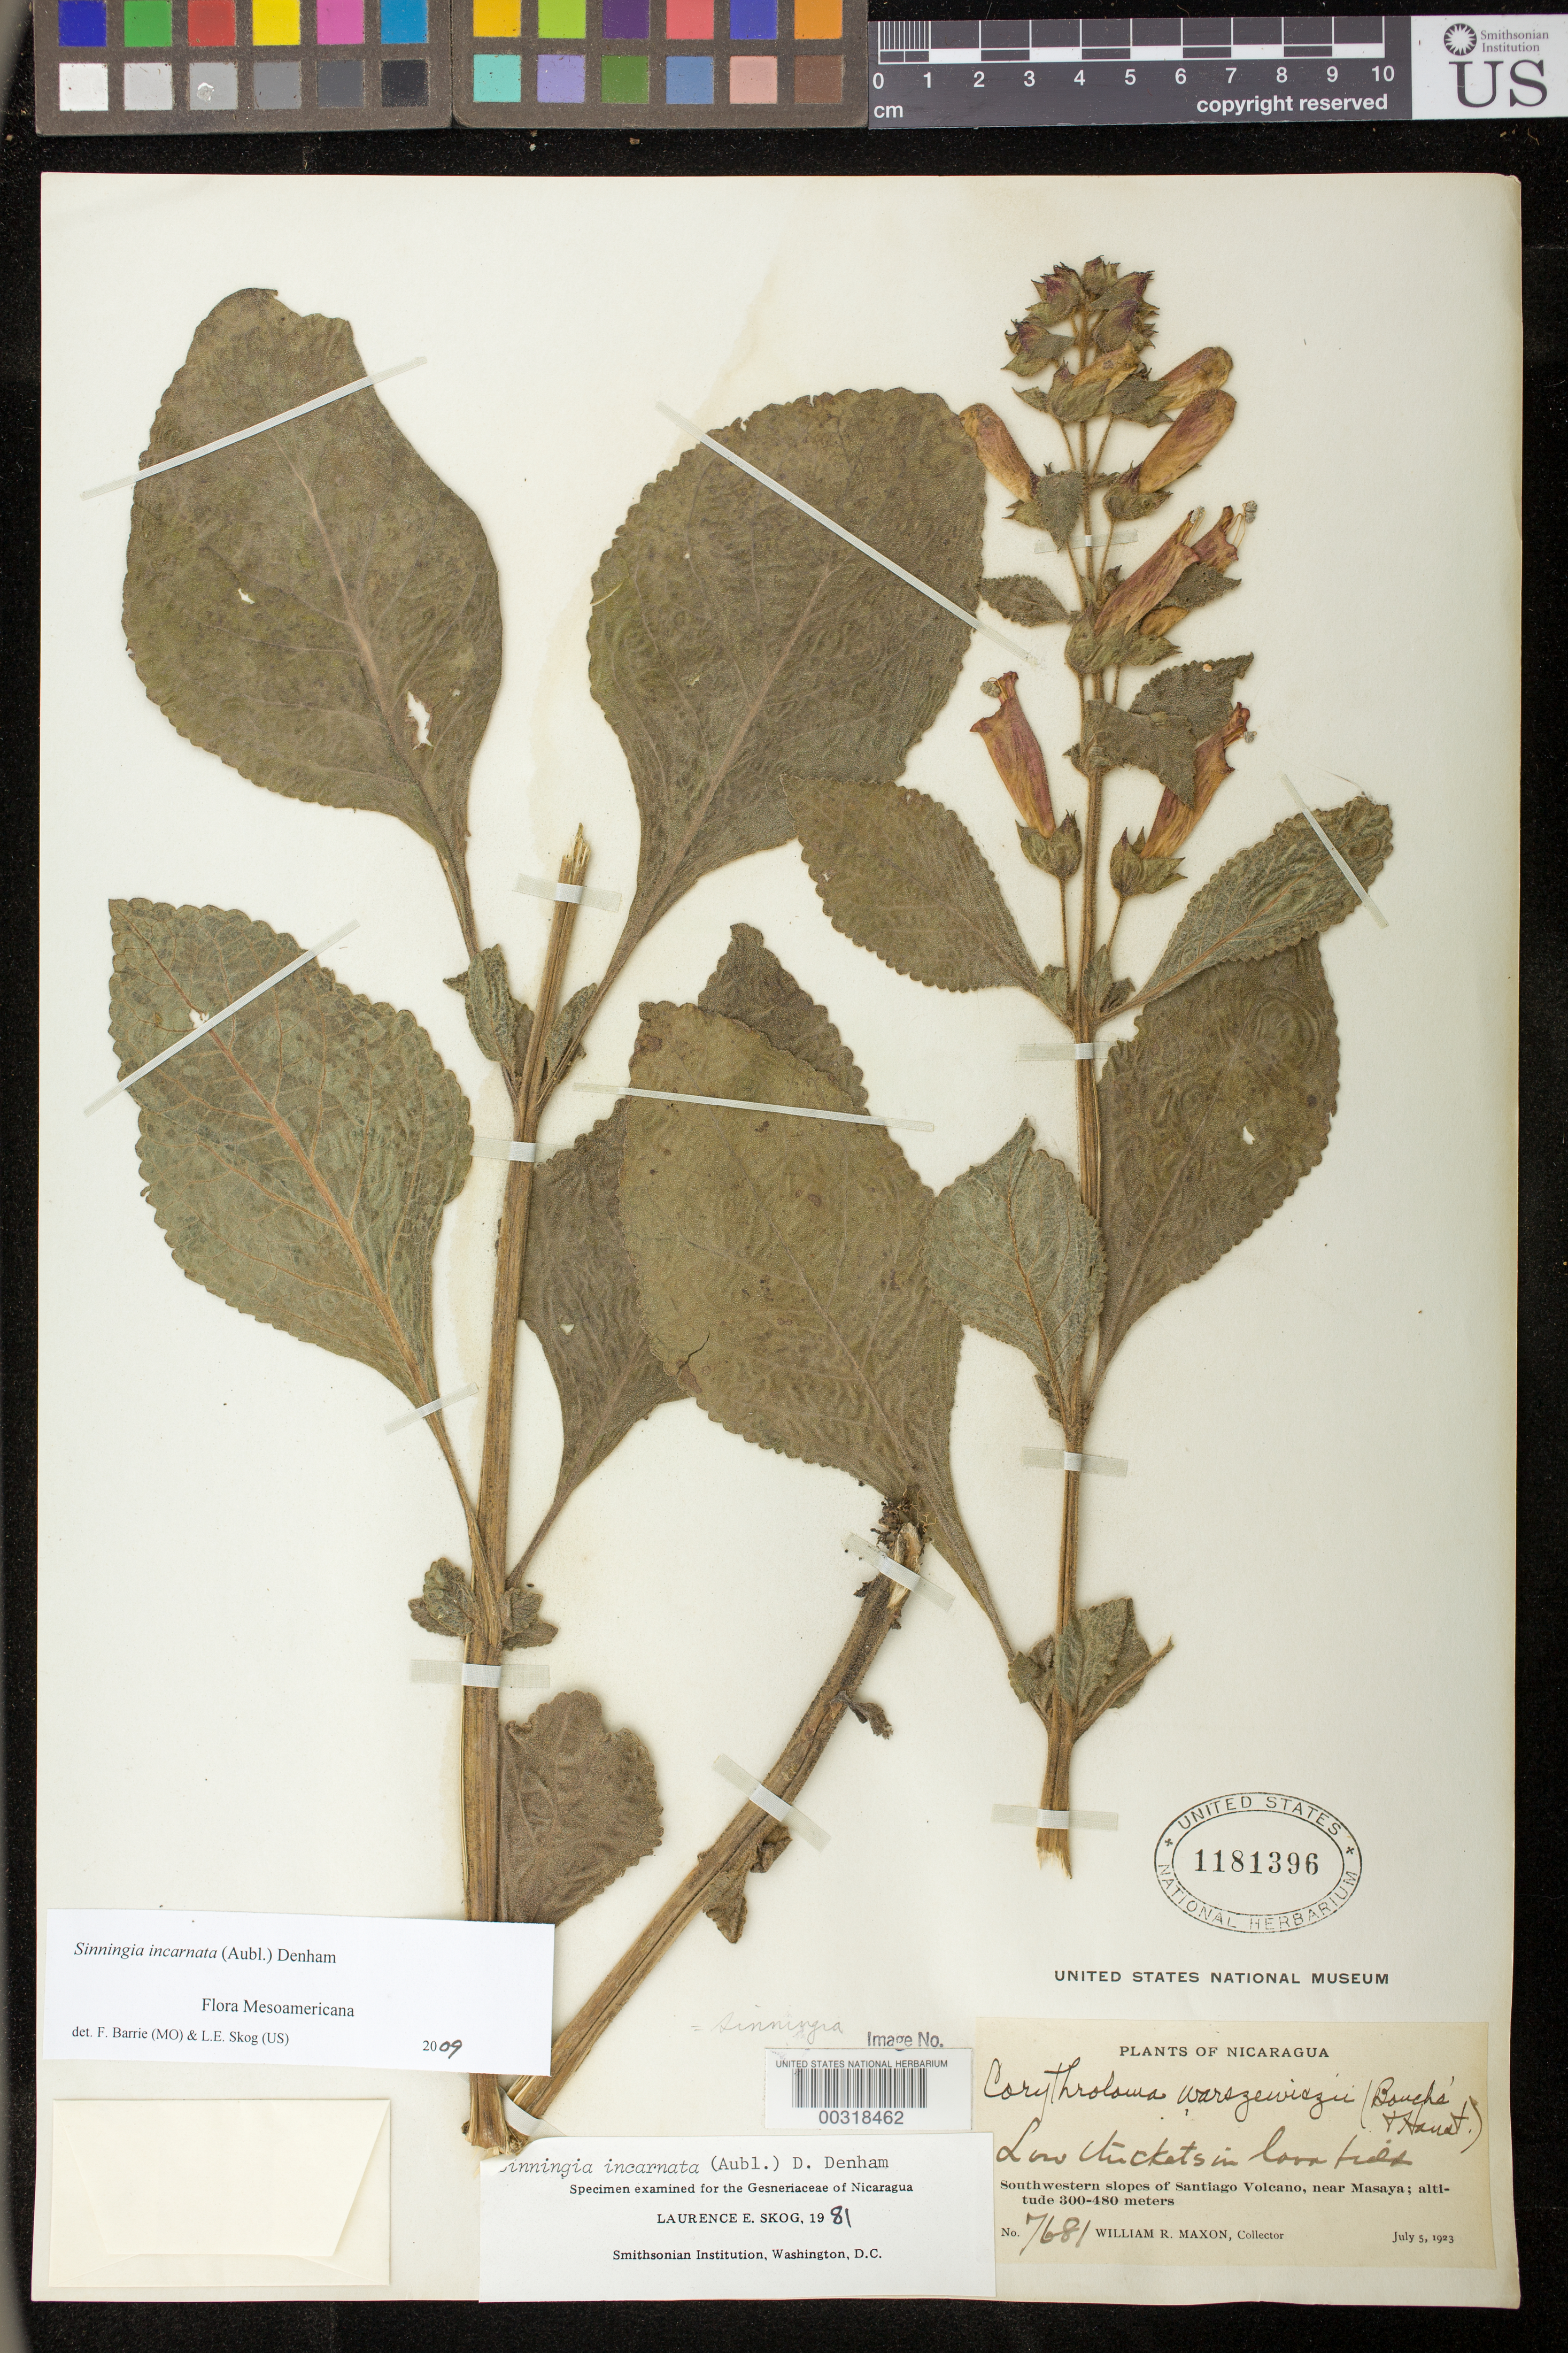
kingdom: Plantae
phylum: Tracheophyta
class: Magnoliopsida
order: Lamiales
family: Gesneriaceae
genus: Sinningia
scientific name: Sinningia incarnata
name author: (Aubl.) D.L. Denham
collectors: W. R. Maxon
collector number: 7681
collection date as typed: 05 Jul 1923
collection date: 1923-07-05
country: Nicaragua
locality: Southwestern slopes of Santiago Volcano, near Masaya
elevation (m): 300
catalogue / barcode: US 1181396